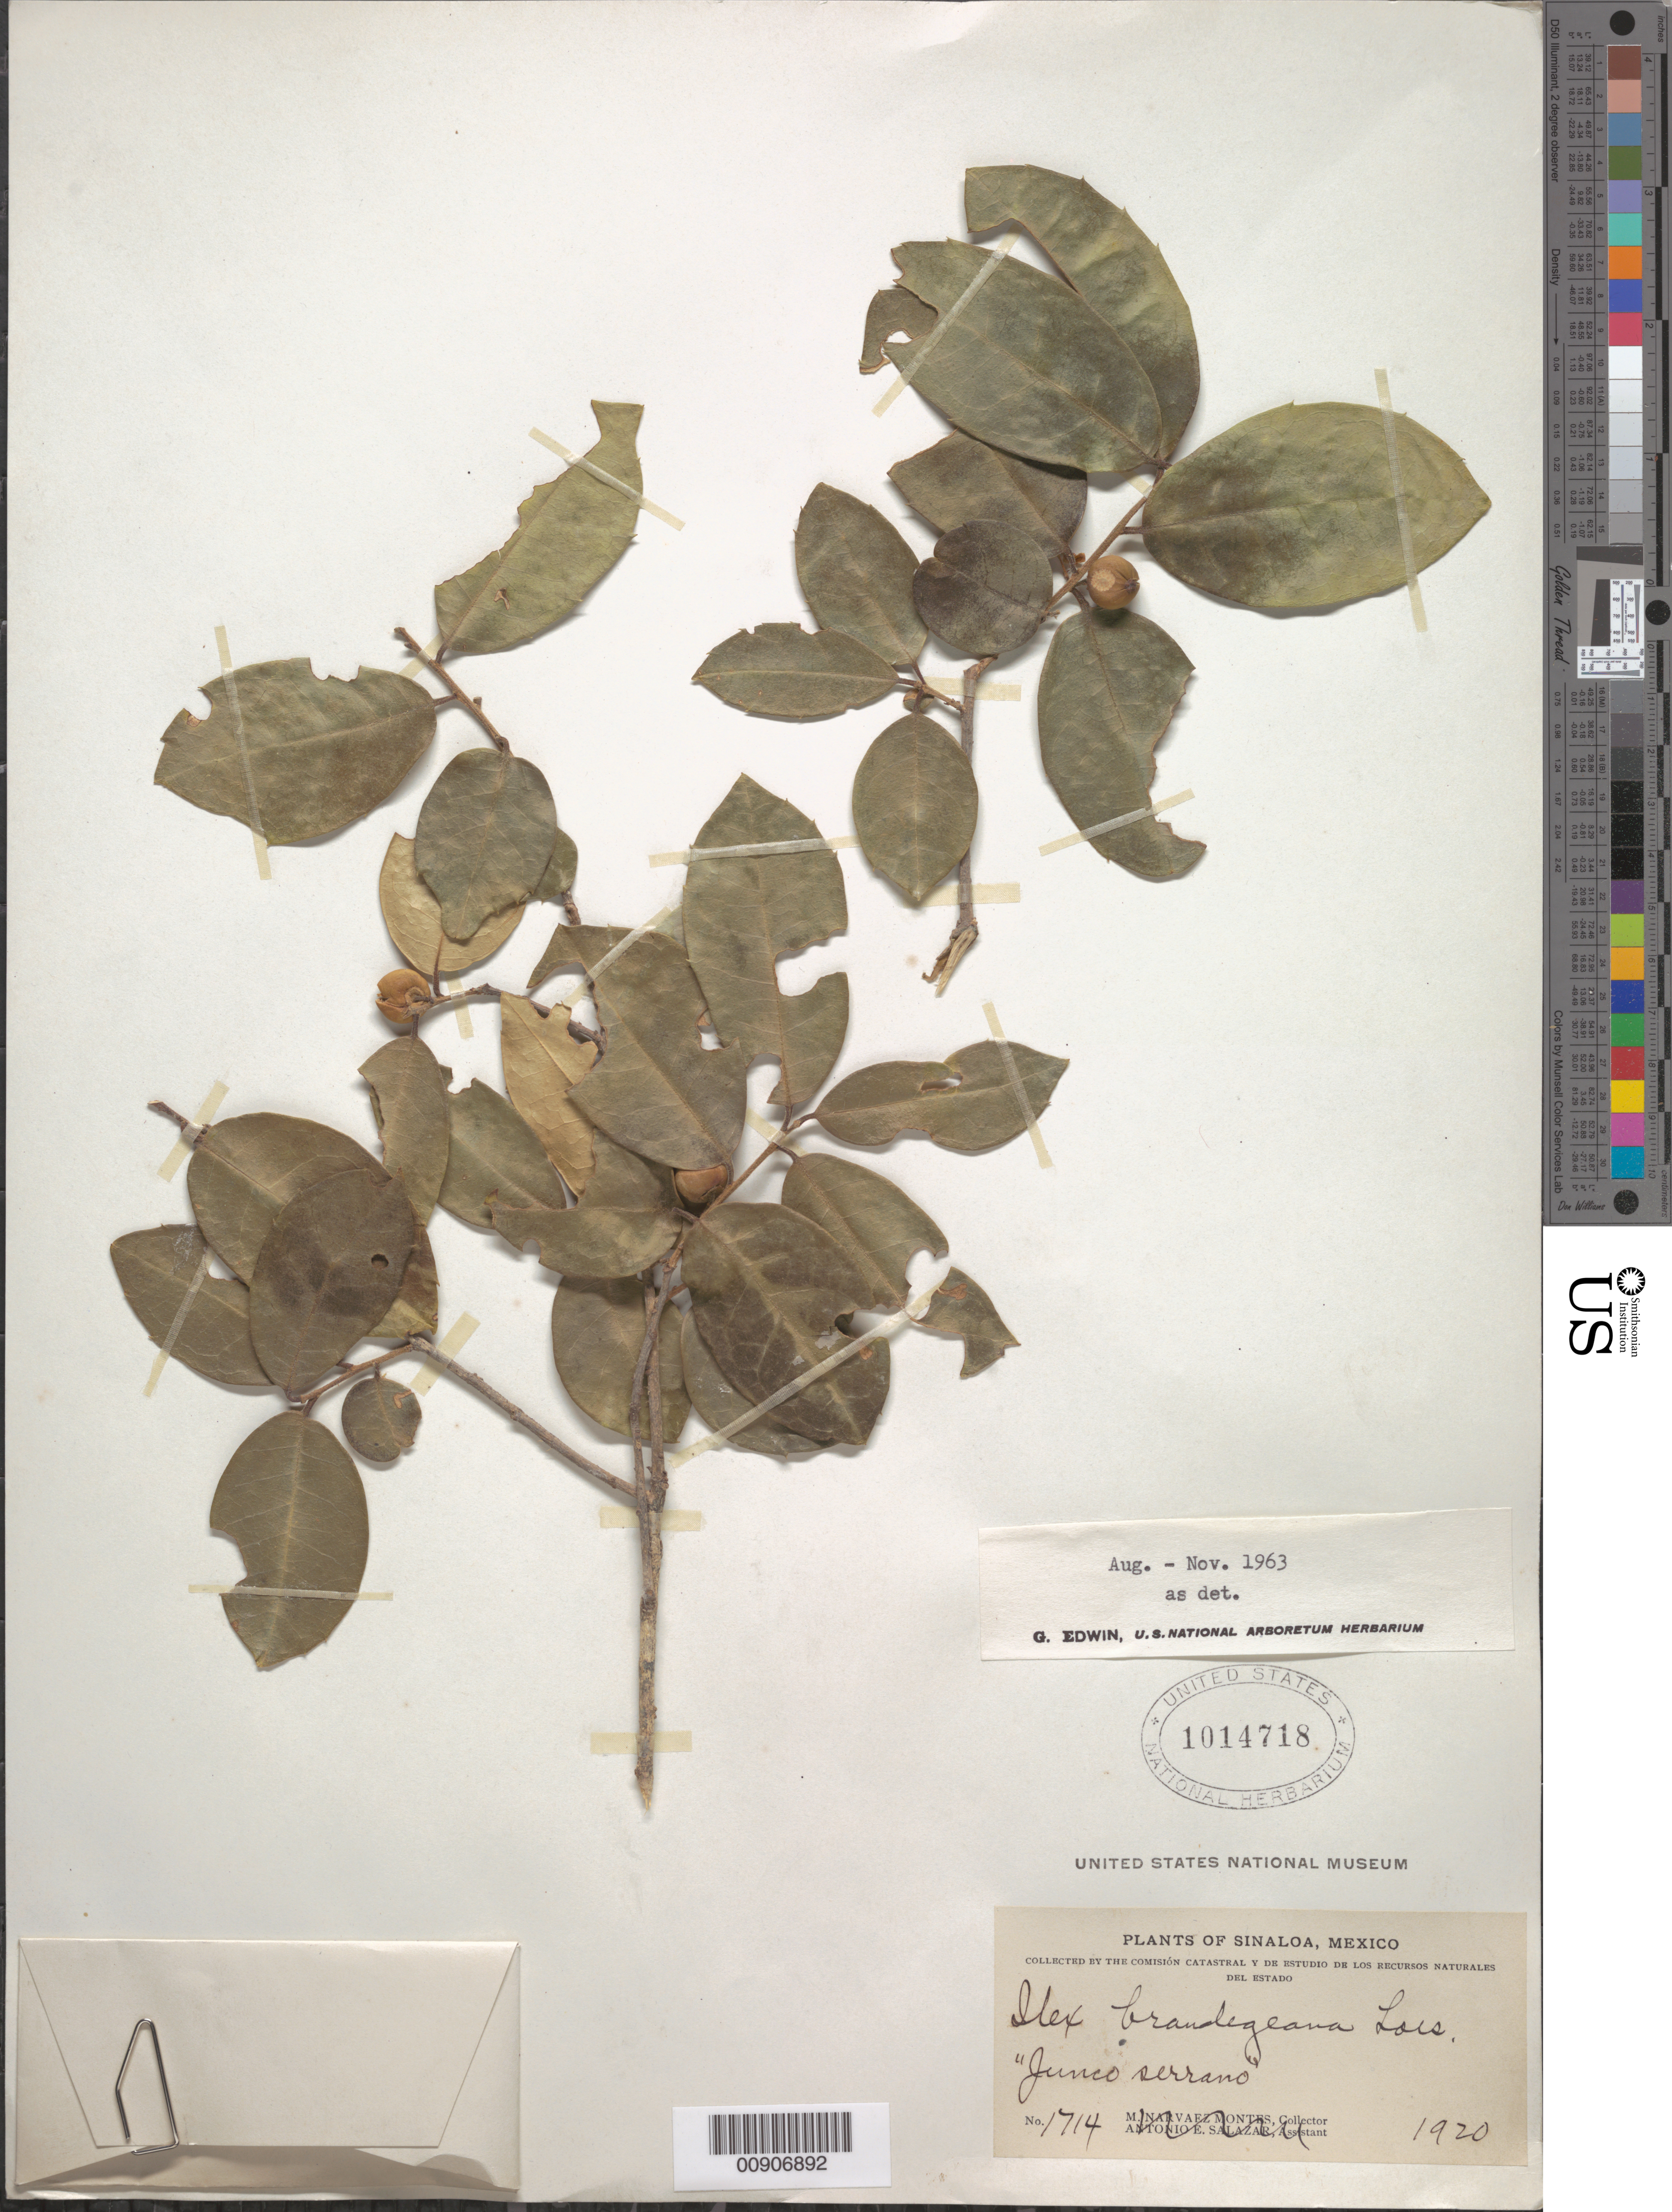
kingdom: Plantae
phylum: Tracheophyta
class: Magnoliopsida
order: Aquifoliales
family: Aquifoliaceae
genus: Ilex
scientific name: Ilex brandegeana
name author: Loes.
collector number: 1714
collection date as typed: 1920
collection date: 1920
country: Mexico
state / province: Sinaloa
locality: Sinaloa.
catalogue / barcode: US 1014718